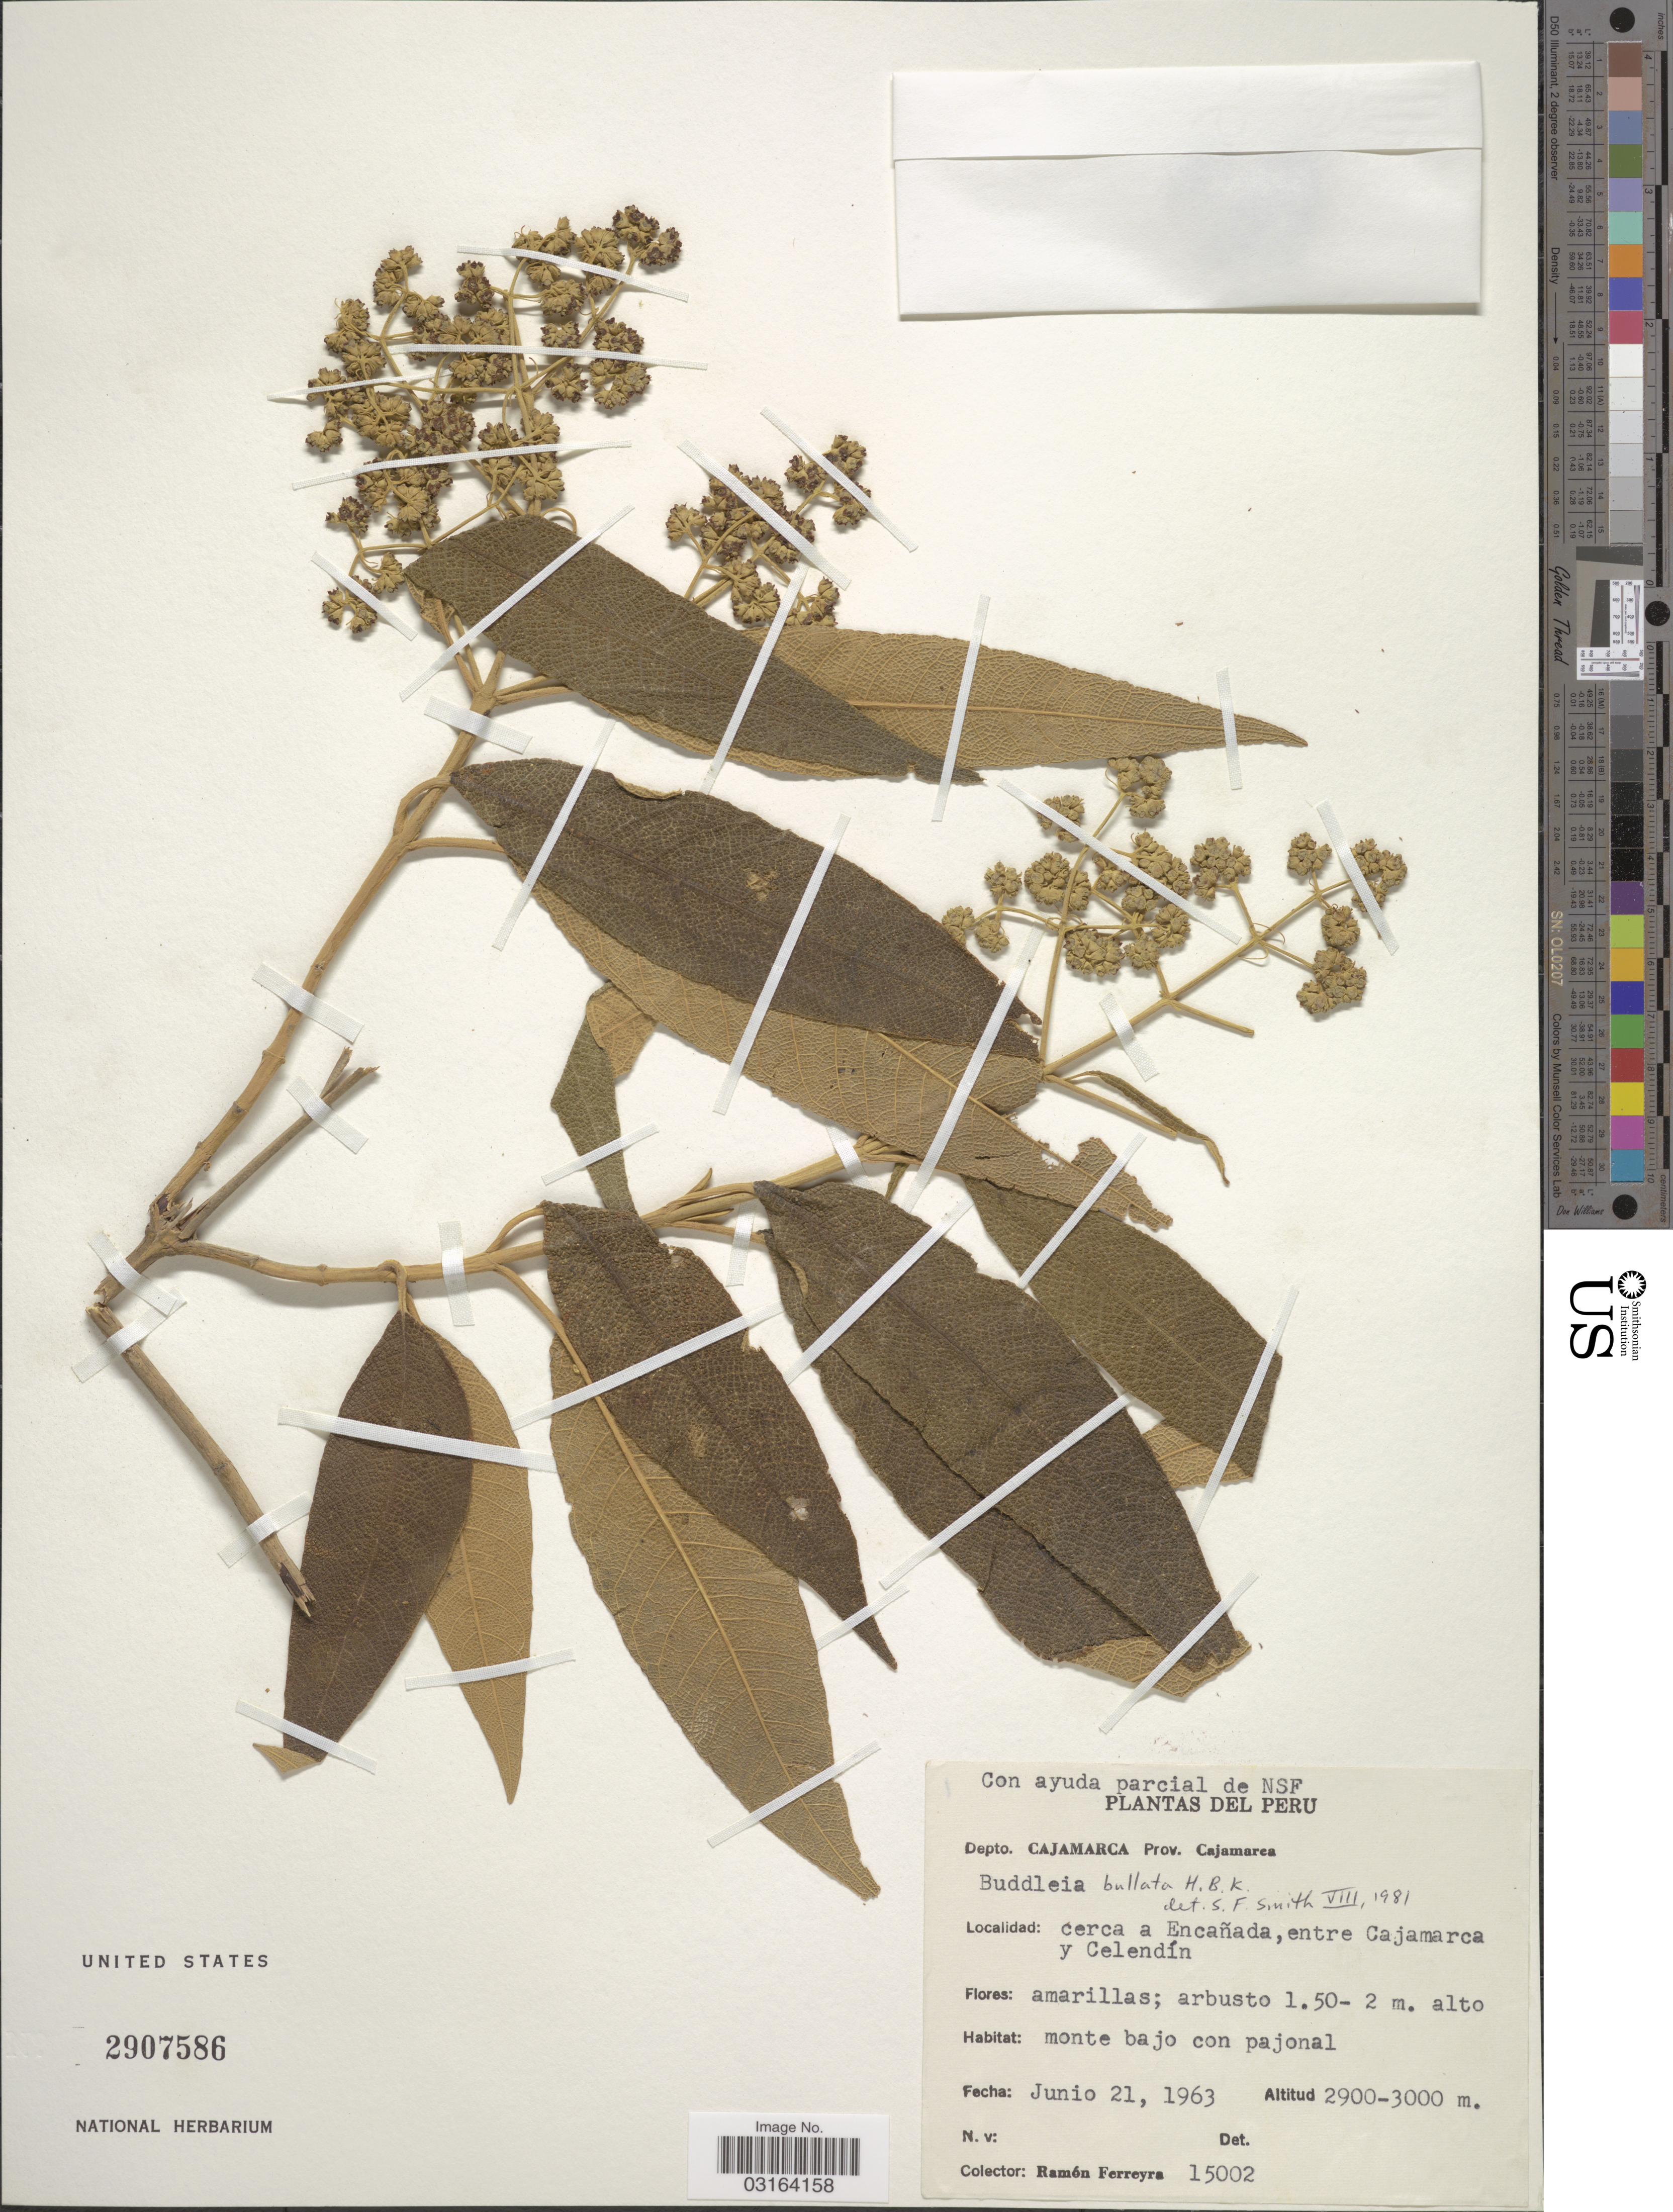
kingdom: Plantae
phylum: Tracheophyta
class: Magnoliopsida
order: Lamiales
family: Scrophulariaceae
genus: Buddleja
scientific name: Buddleja bullata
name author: Kunth in Humb. & et al.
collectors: R. A. Ferreyra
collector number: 15002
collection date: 1963-06-21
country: Peru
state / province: Cajamarca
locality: Depto. Cajamarca, Prov. Cajamarca. cerca a Encañada, entre Cajamarca y Celendín.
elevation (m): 2900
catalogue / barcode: US 2907586